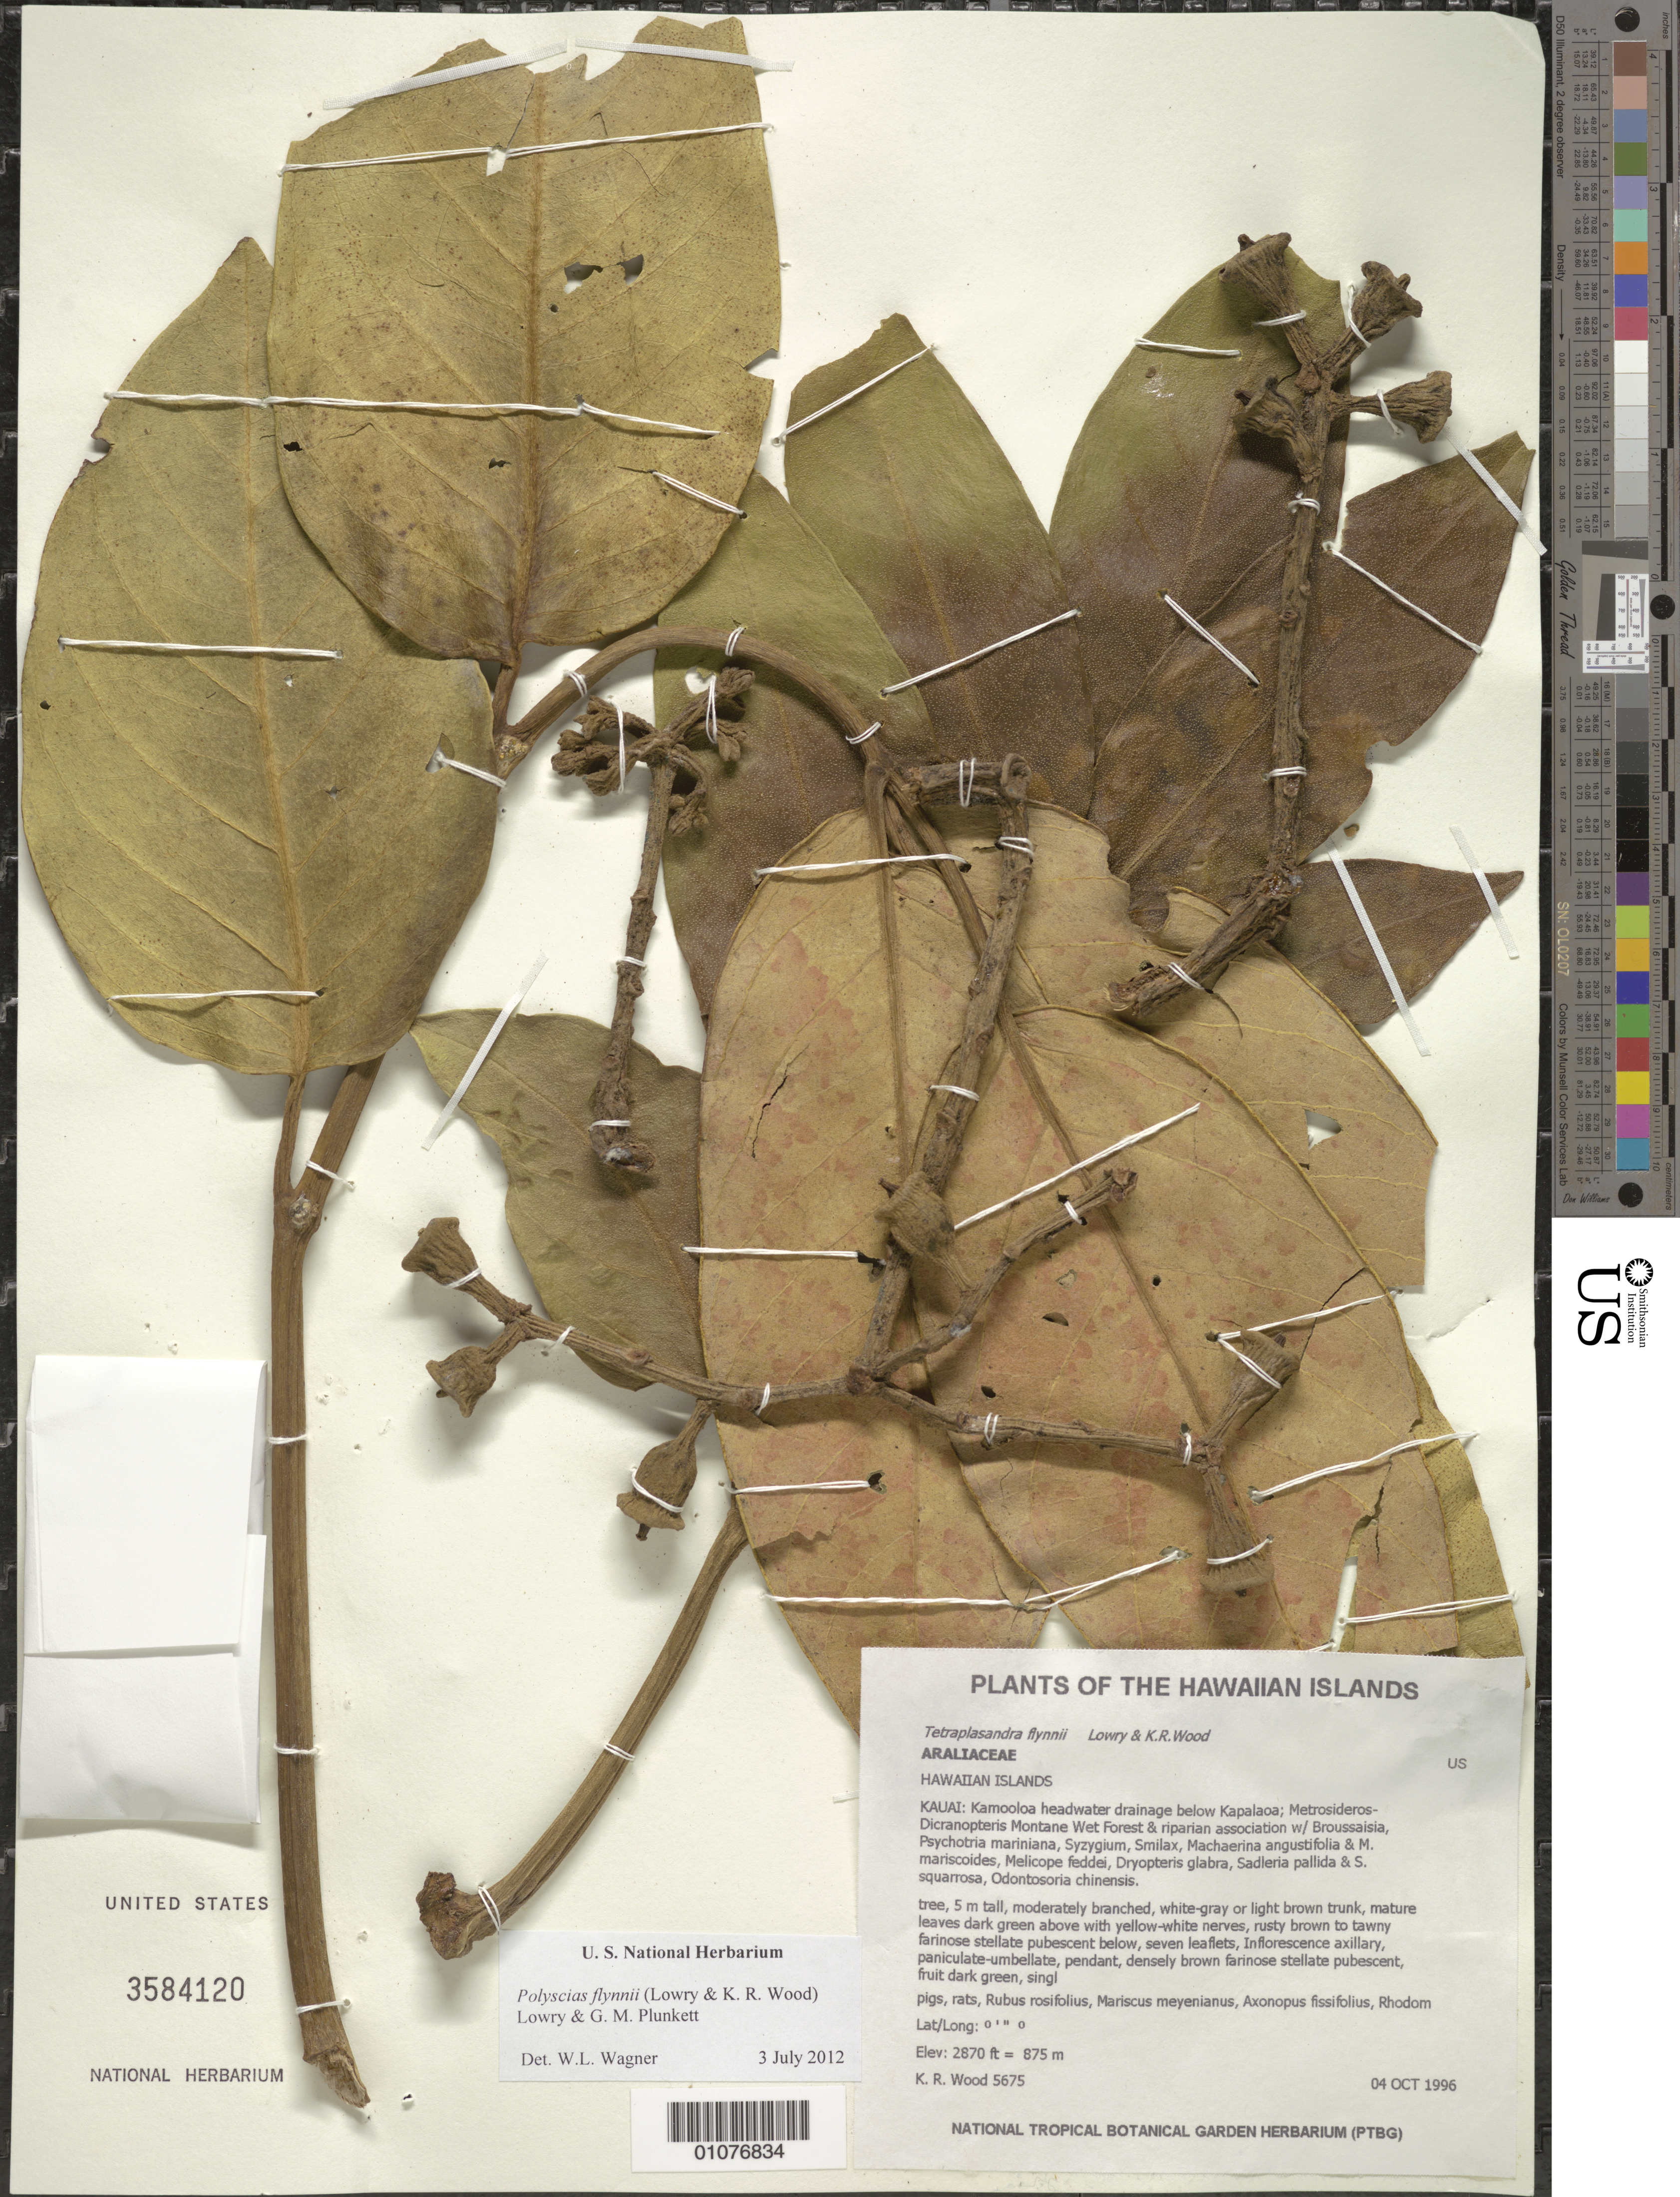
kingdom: Plantae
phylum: Tracheophyta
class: Magnoliopsida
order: Apiales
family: Araliaceae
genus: Polyscias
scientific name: Polyscias flynnii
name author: (Lowry & K.R. Wood) Lowry & G. M. Plunkett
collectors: K. R. Wood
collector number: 5675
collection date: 1996-10-04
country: United States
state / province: Hawaii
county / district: Kauai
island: Kaua'i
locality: Kamooloa headwater drainage below Kapalaoa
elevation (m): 875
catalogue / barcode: US 3584120